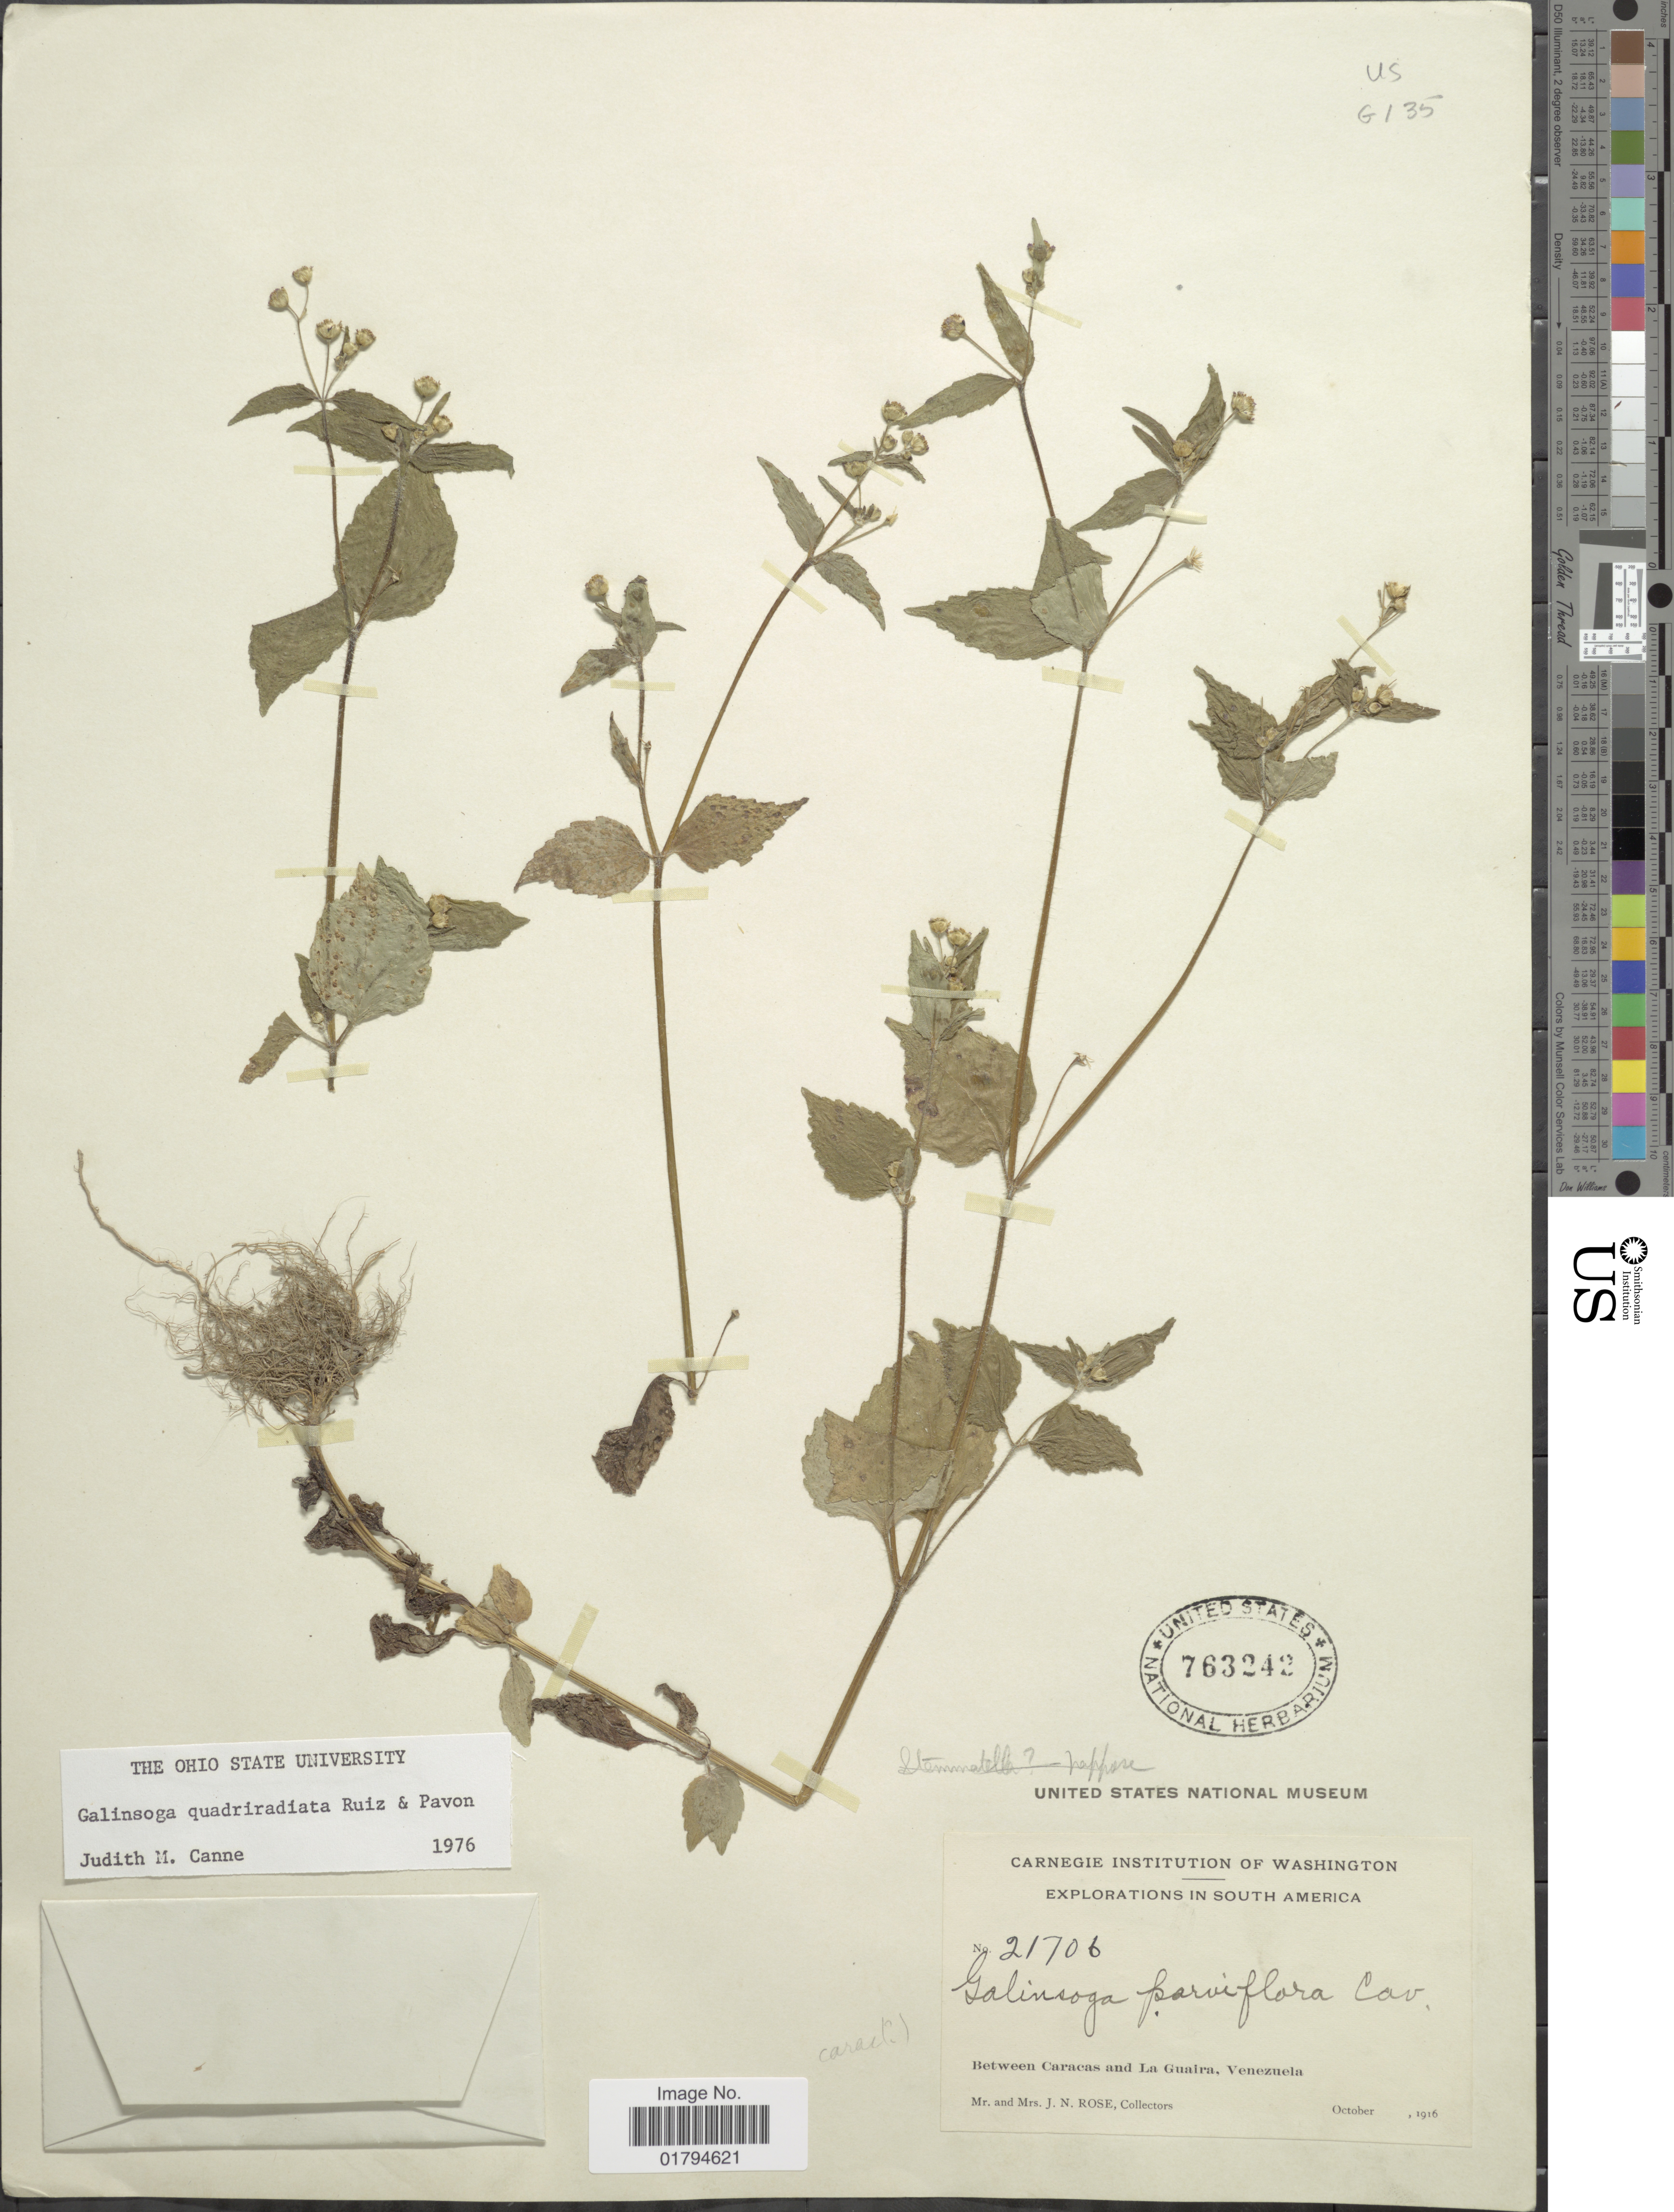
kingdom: Plantae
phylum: Tracheophyta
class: Magnoliopsida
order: Asterales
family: Asteraceae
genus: Galinsoga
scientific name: Galinsoga quadriradiata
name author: Ruiz & Pav.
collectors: J. N. Rose & L. B. Rose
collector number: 21706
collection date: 1916-10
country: Venezuela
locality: Between caracas and La Guaira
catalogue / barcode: US 763242